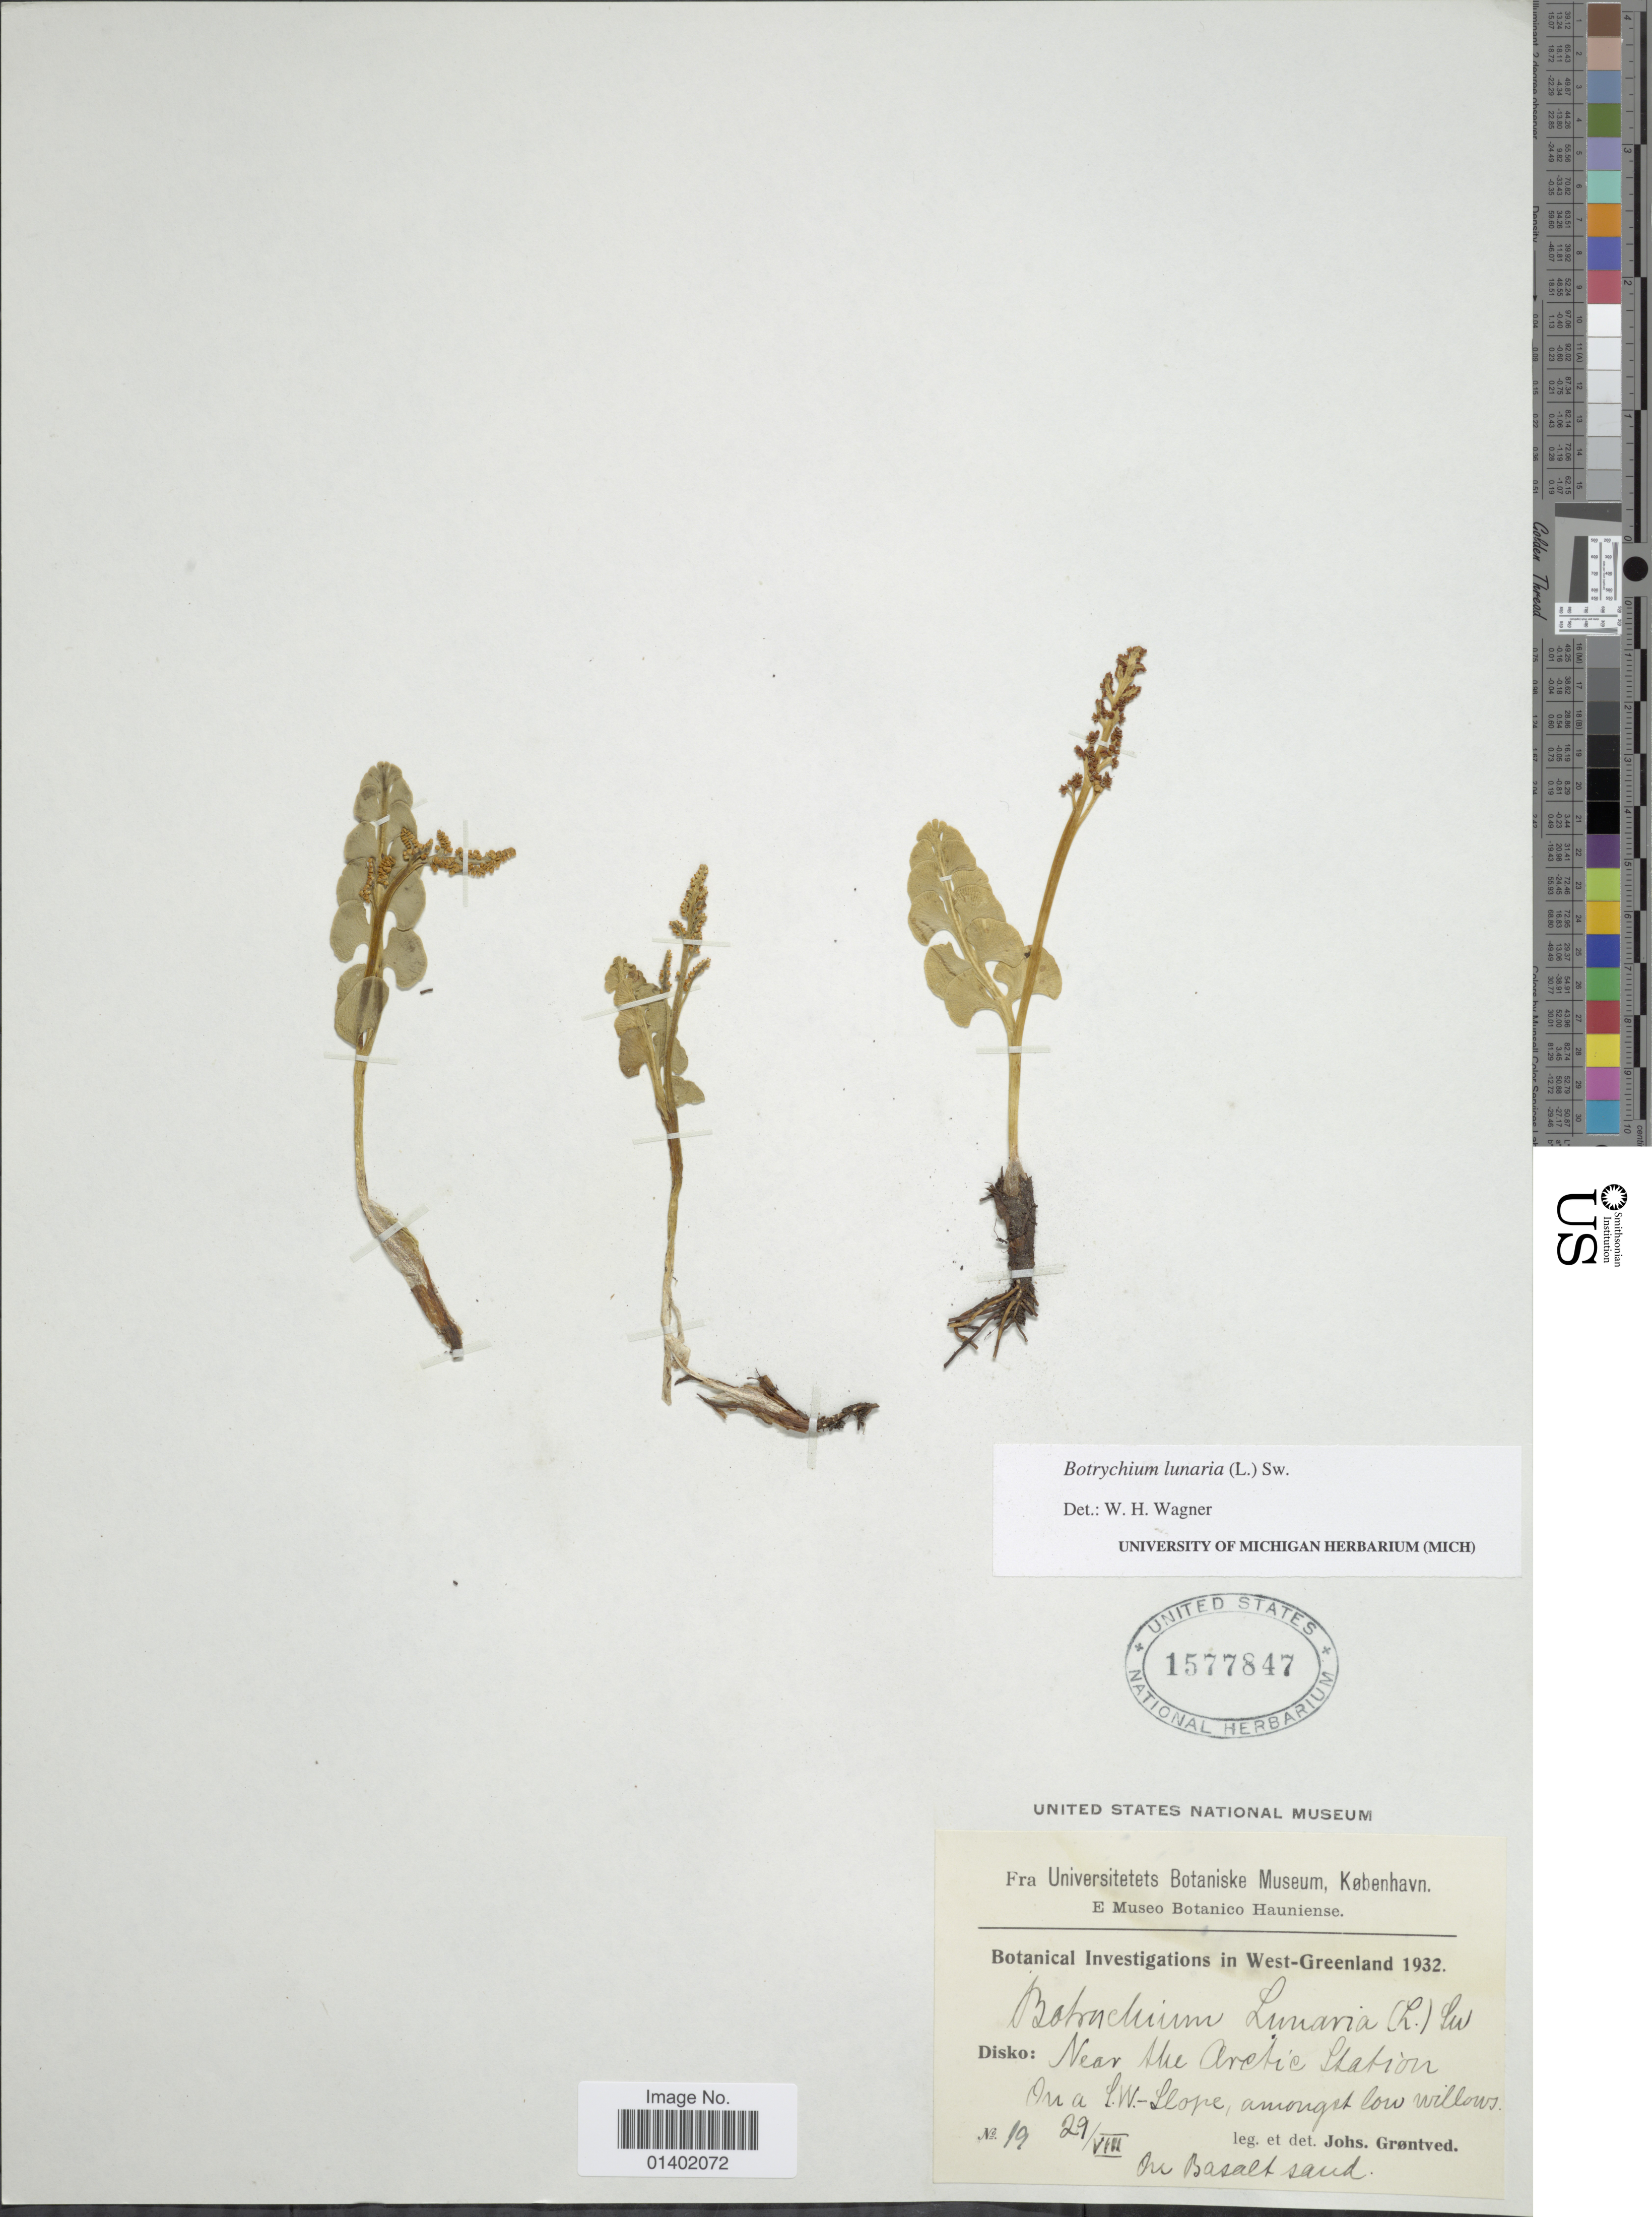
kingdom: Plantae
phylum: Tracheophyta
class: Polypodiopsida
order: Ophioglossales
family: Ophioglossaceae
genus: Botrychium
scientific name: Botrychium lunaria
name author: (L.) Sw.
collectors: J. Grontved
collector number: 19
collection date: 1932-08-29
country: Greenland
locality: West-Greenland, Disko: Near the Arctic Station, On a S.W.- Slope.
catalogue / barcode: US 1577847